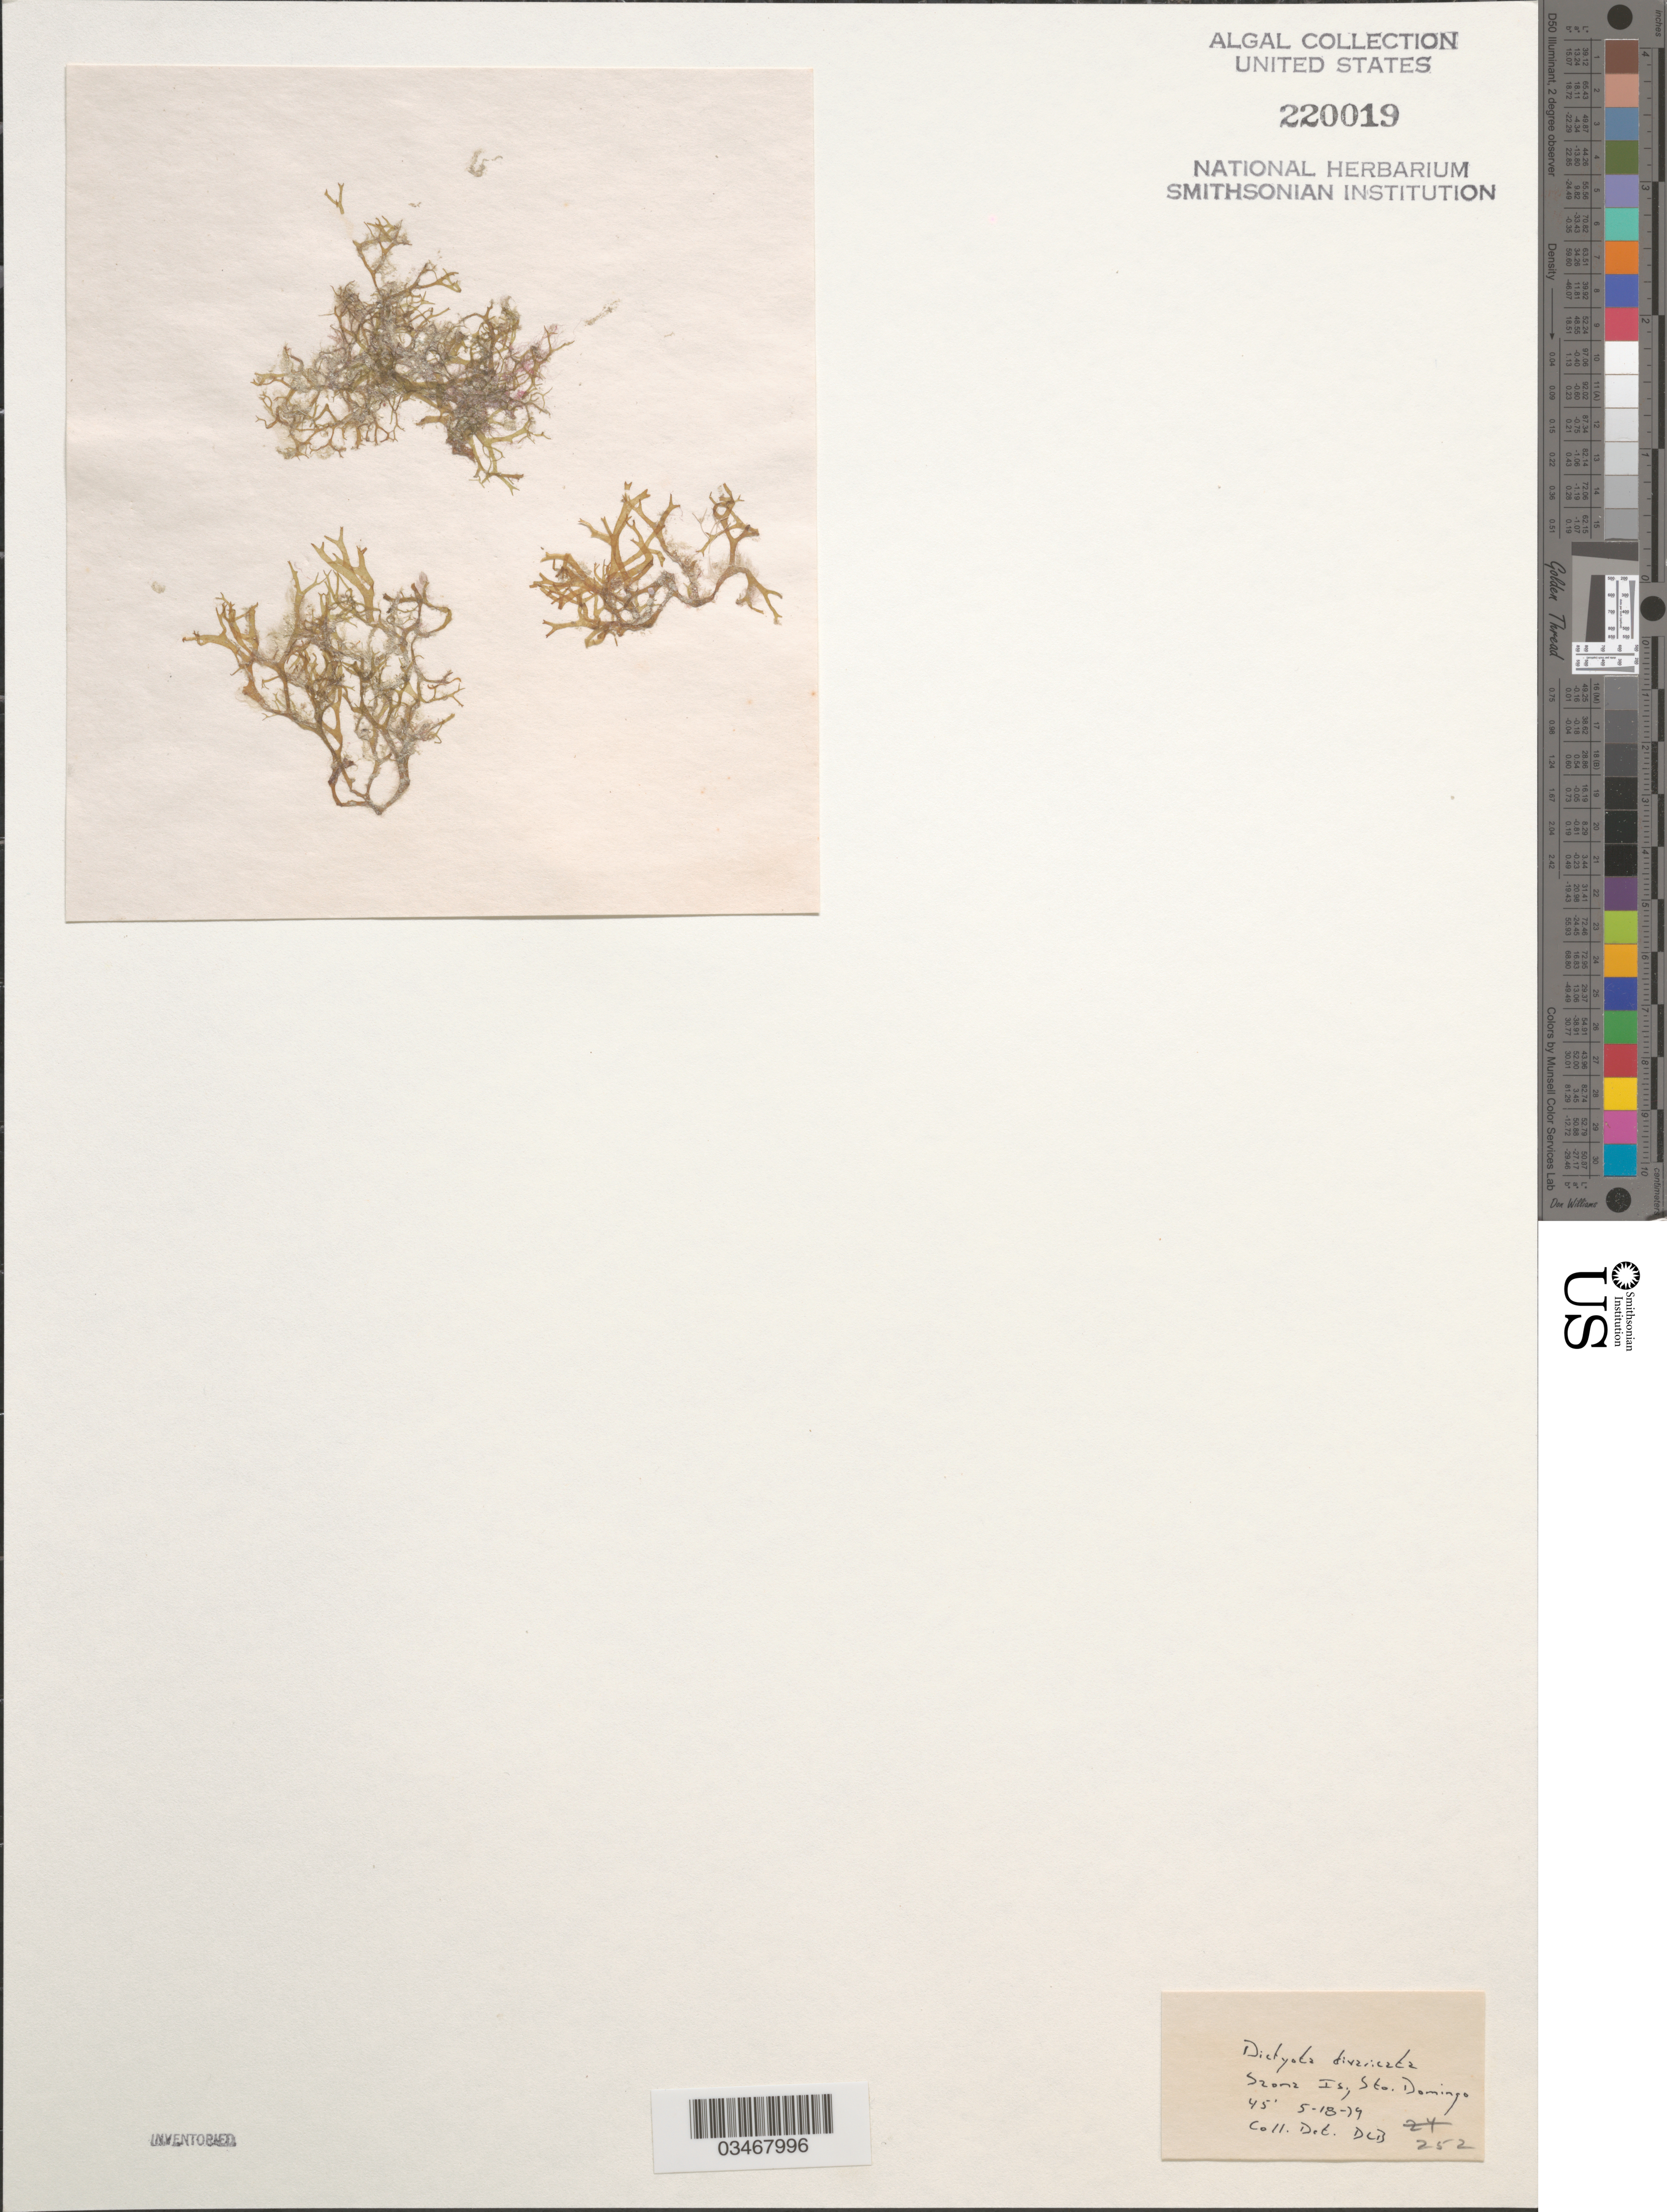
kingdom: Chromista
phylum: Ochrophyta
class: Phaeophyceae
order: Dictyotales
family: Dictyotaceae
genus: Dictyota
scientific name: Dictyota divaricata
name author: J.V.Lamouroux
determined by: Ballantine, D. L.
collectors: D.L. Ballantine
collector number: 252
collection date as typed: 18 May 1979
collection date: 1979-05-18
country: Dominican Republic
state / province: Santo Domingo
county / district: Saona Island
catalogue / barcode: US 220019